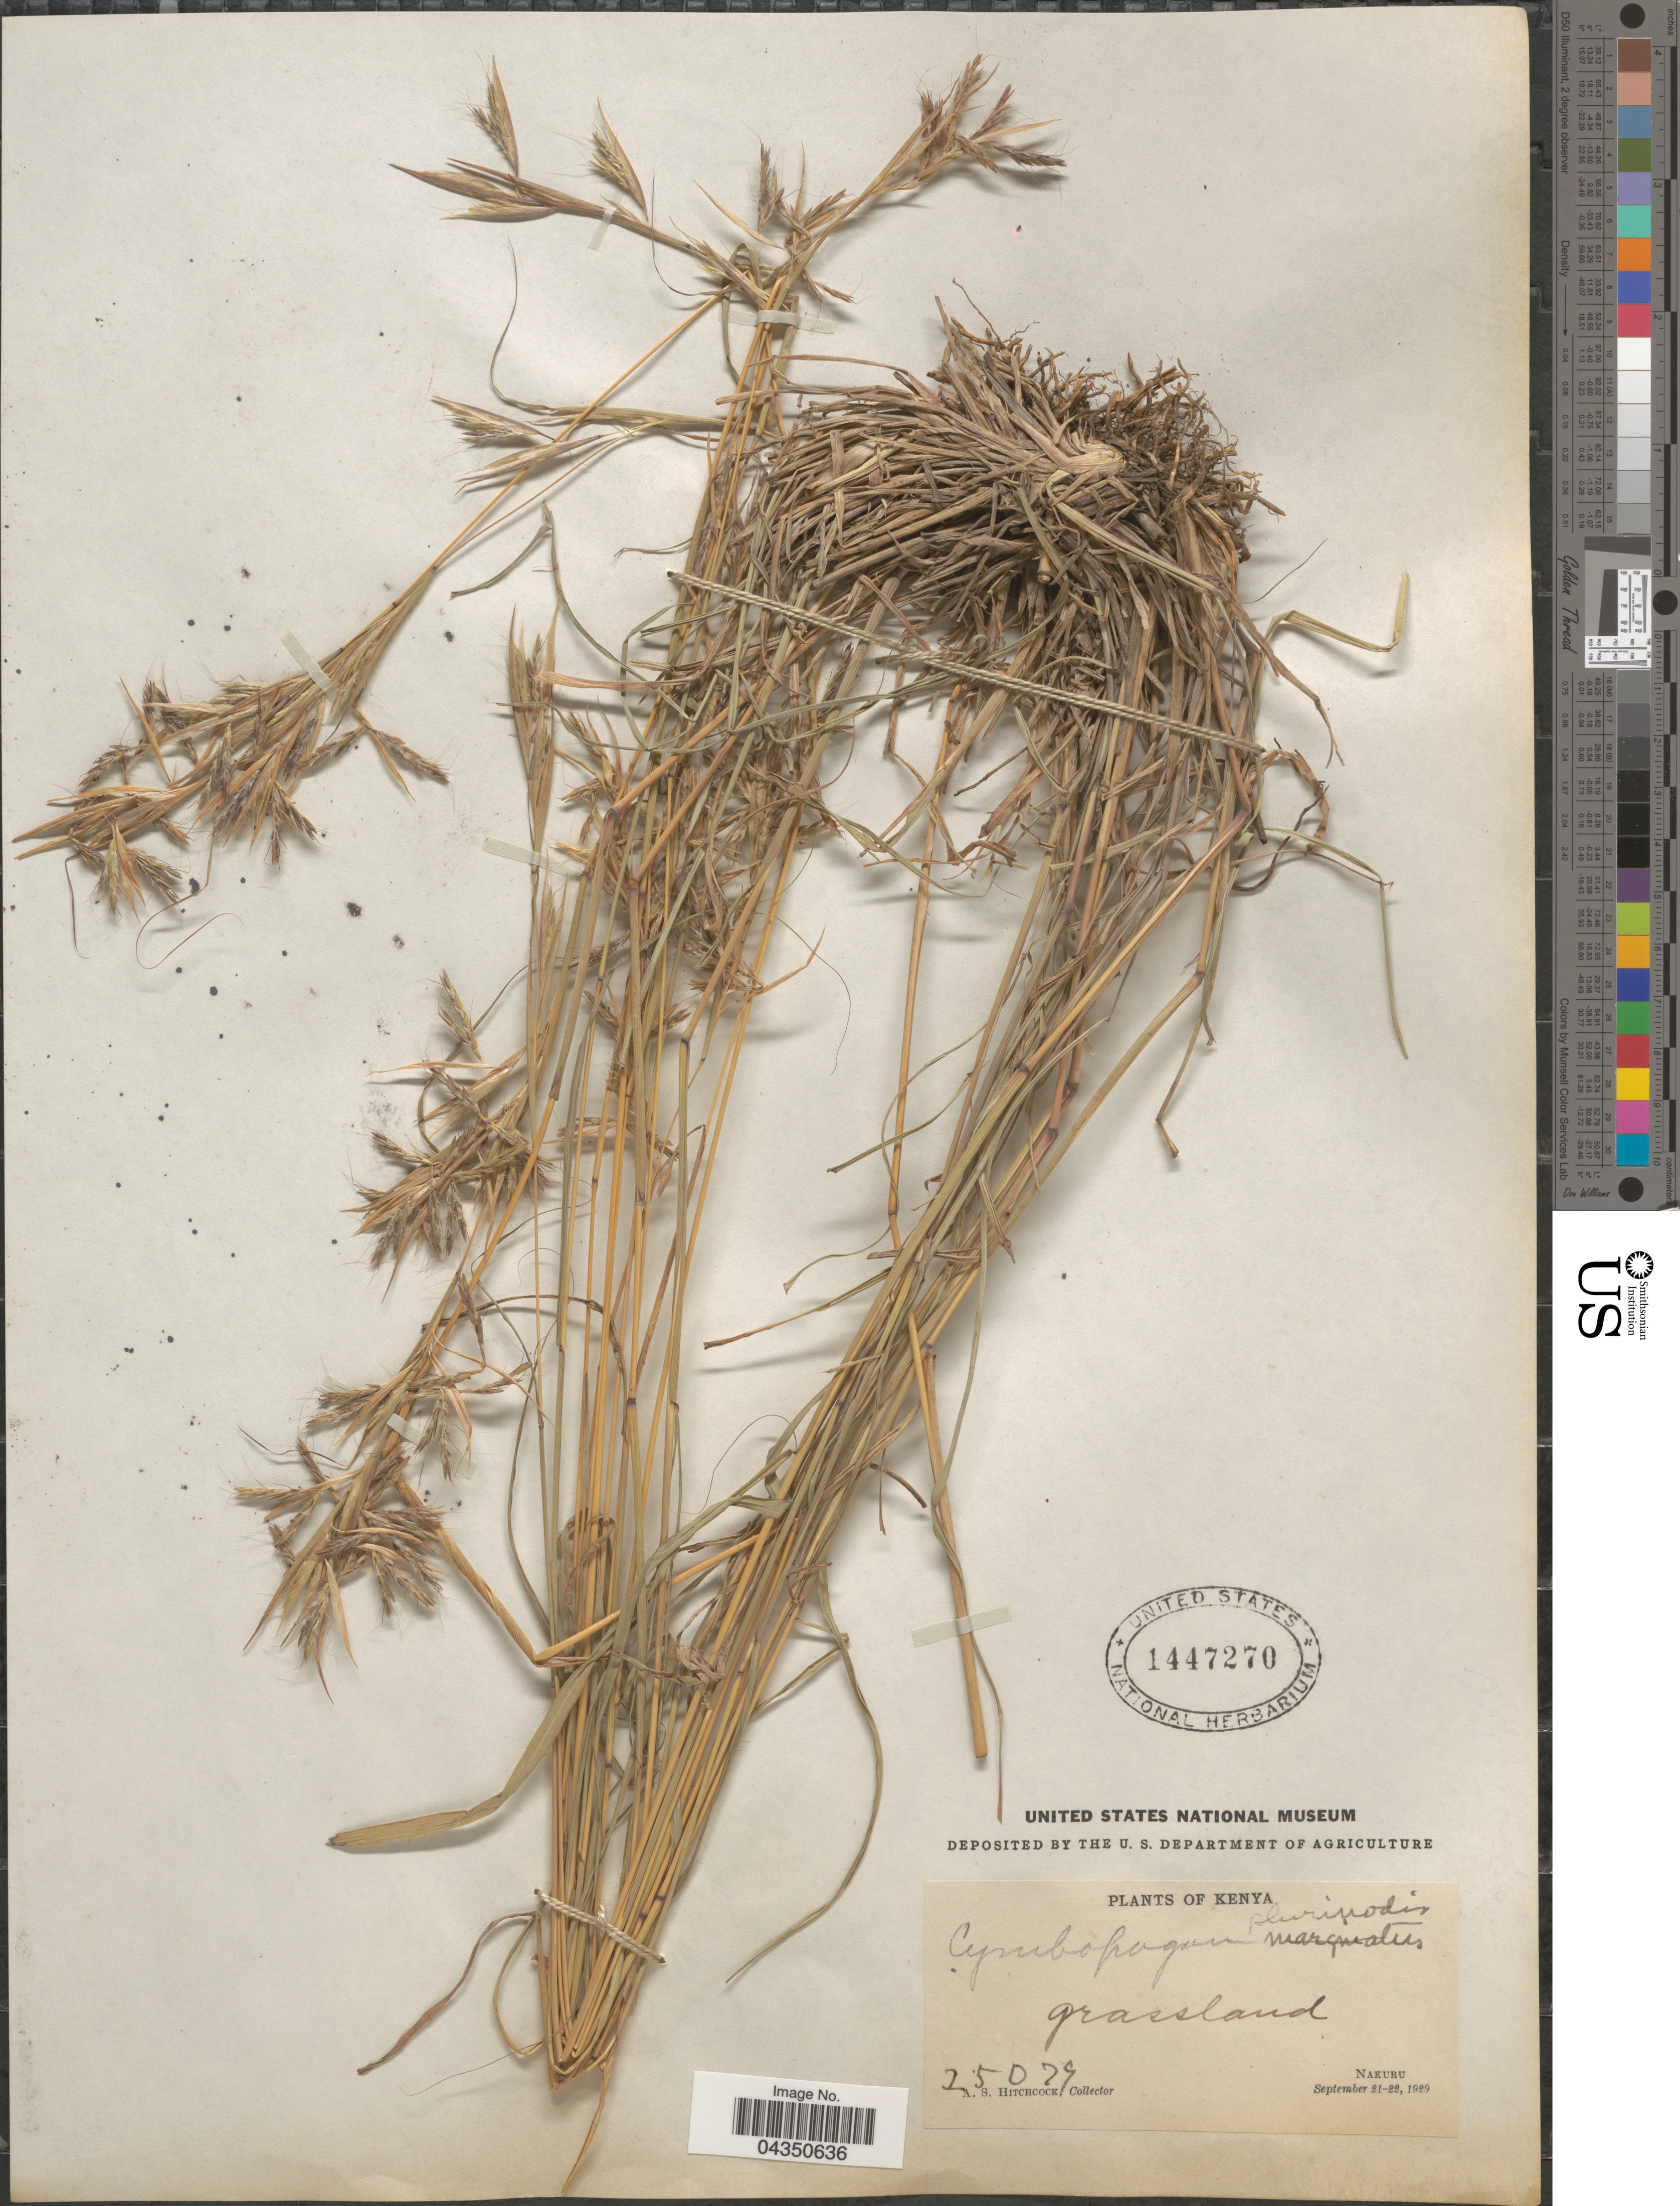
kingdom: Plantae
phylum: Tracheophyta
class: Liliopsida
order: Poales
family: Poaceae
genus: Cymbopogon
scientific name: Cymbopogon nardus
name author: (L.) Rendle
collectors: A. S. Hitchcock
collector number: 25079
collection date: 1929-09-21/1929-09-22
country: Kenya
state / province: Nakuru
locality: Grassland.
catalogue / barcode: US 1447270